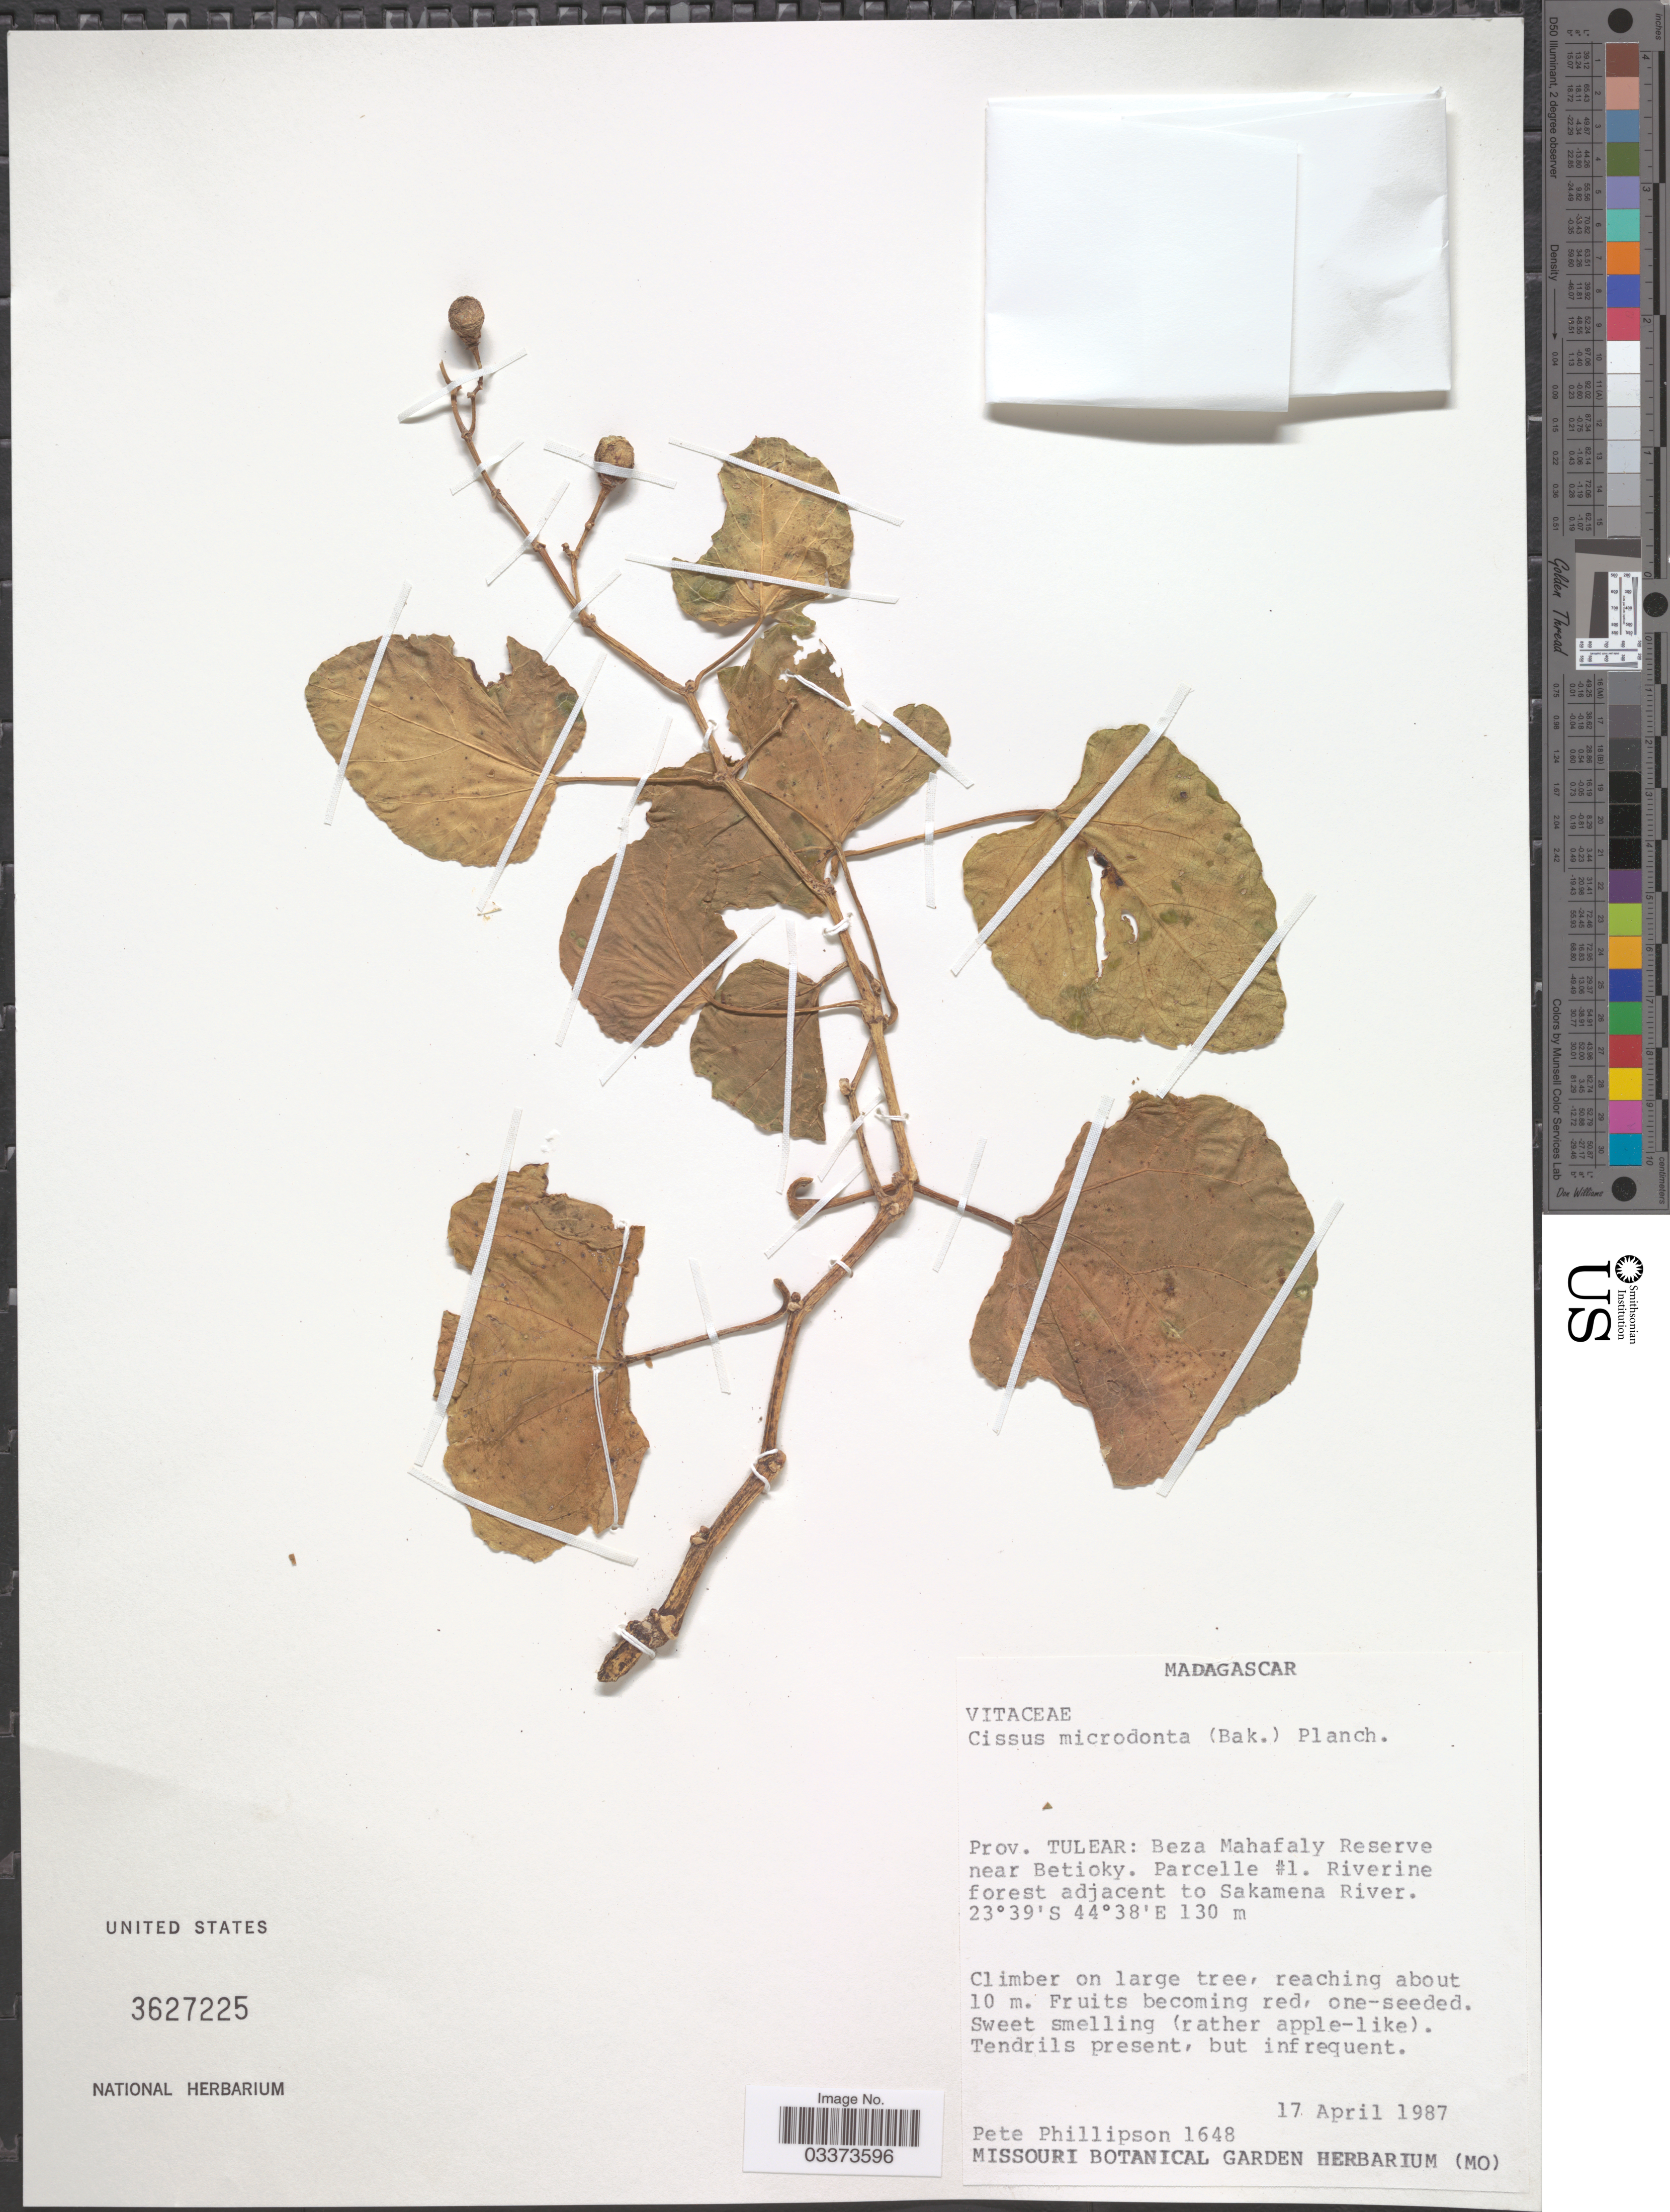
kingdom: Plantae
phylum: Tracheophyta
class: Magnoliopsida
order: Vitales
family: Vitaceae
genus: Cissus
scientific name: Cissus microdonta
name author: Planch.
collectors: P. B. Phillipson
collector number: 1648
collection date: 1987-04-17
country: Madagascar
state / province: Atsimo-Andrefana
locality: Prov. Tulear: Beza Mahafaly Reserve near Betioky. Parcelle #1. Riverine forest adjacent to Sakamena River.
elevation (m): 130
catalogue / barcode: US 3627225